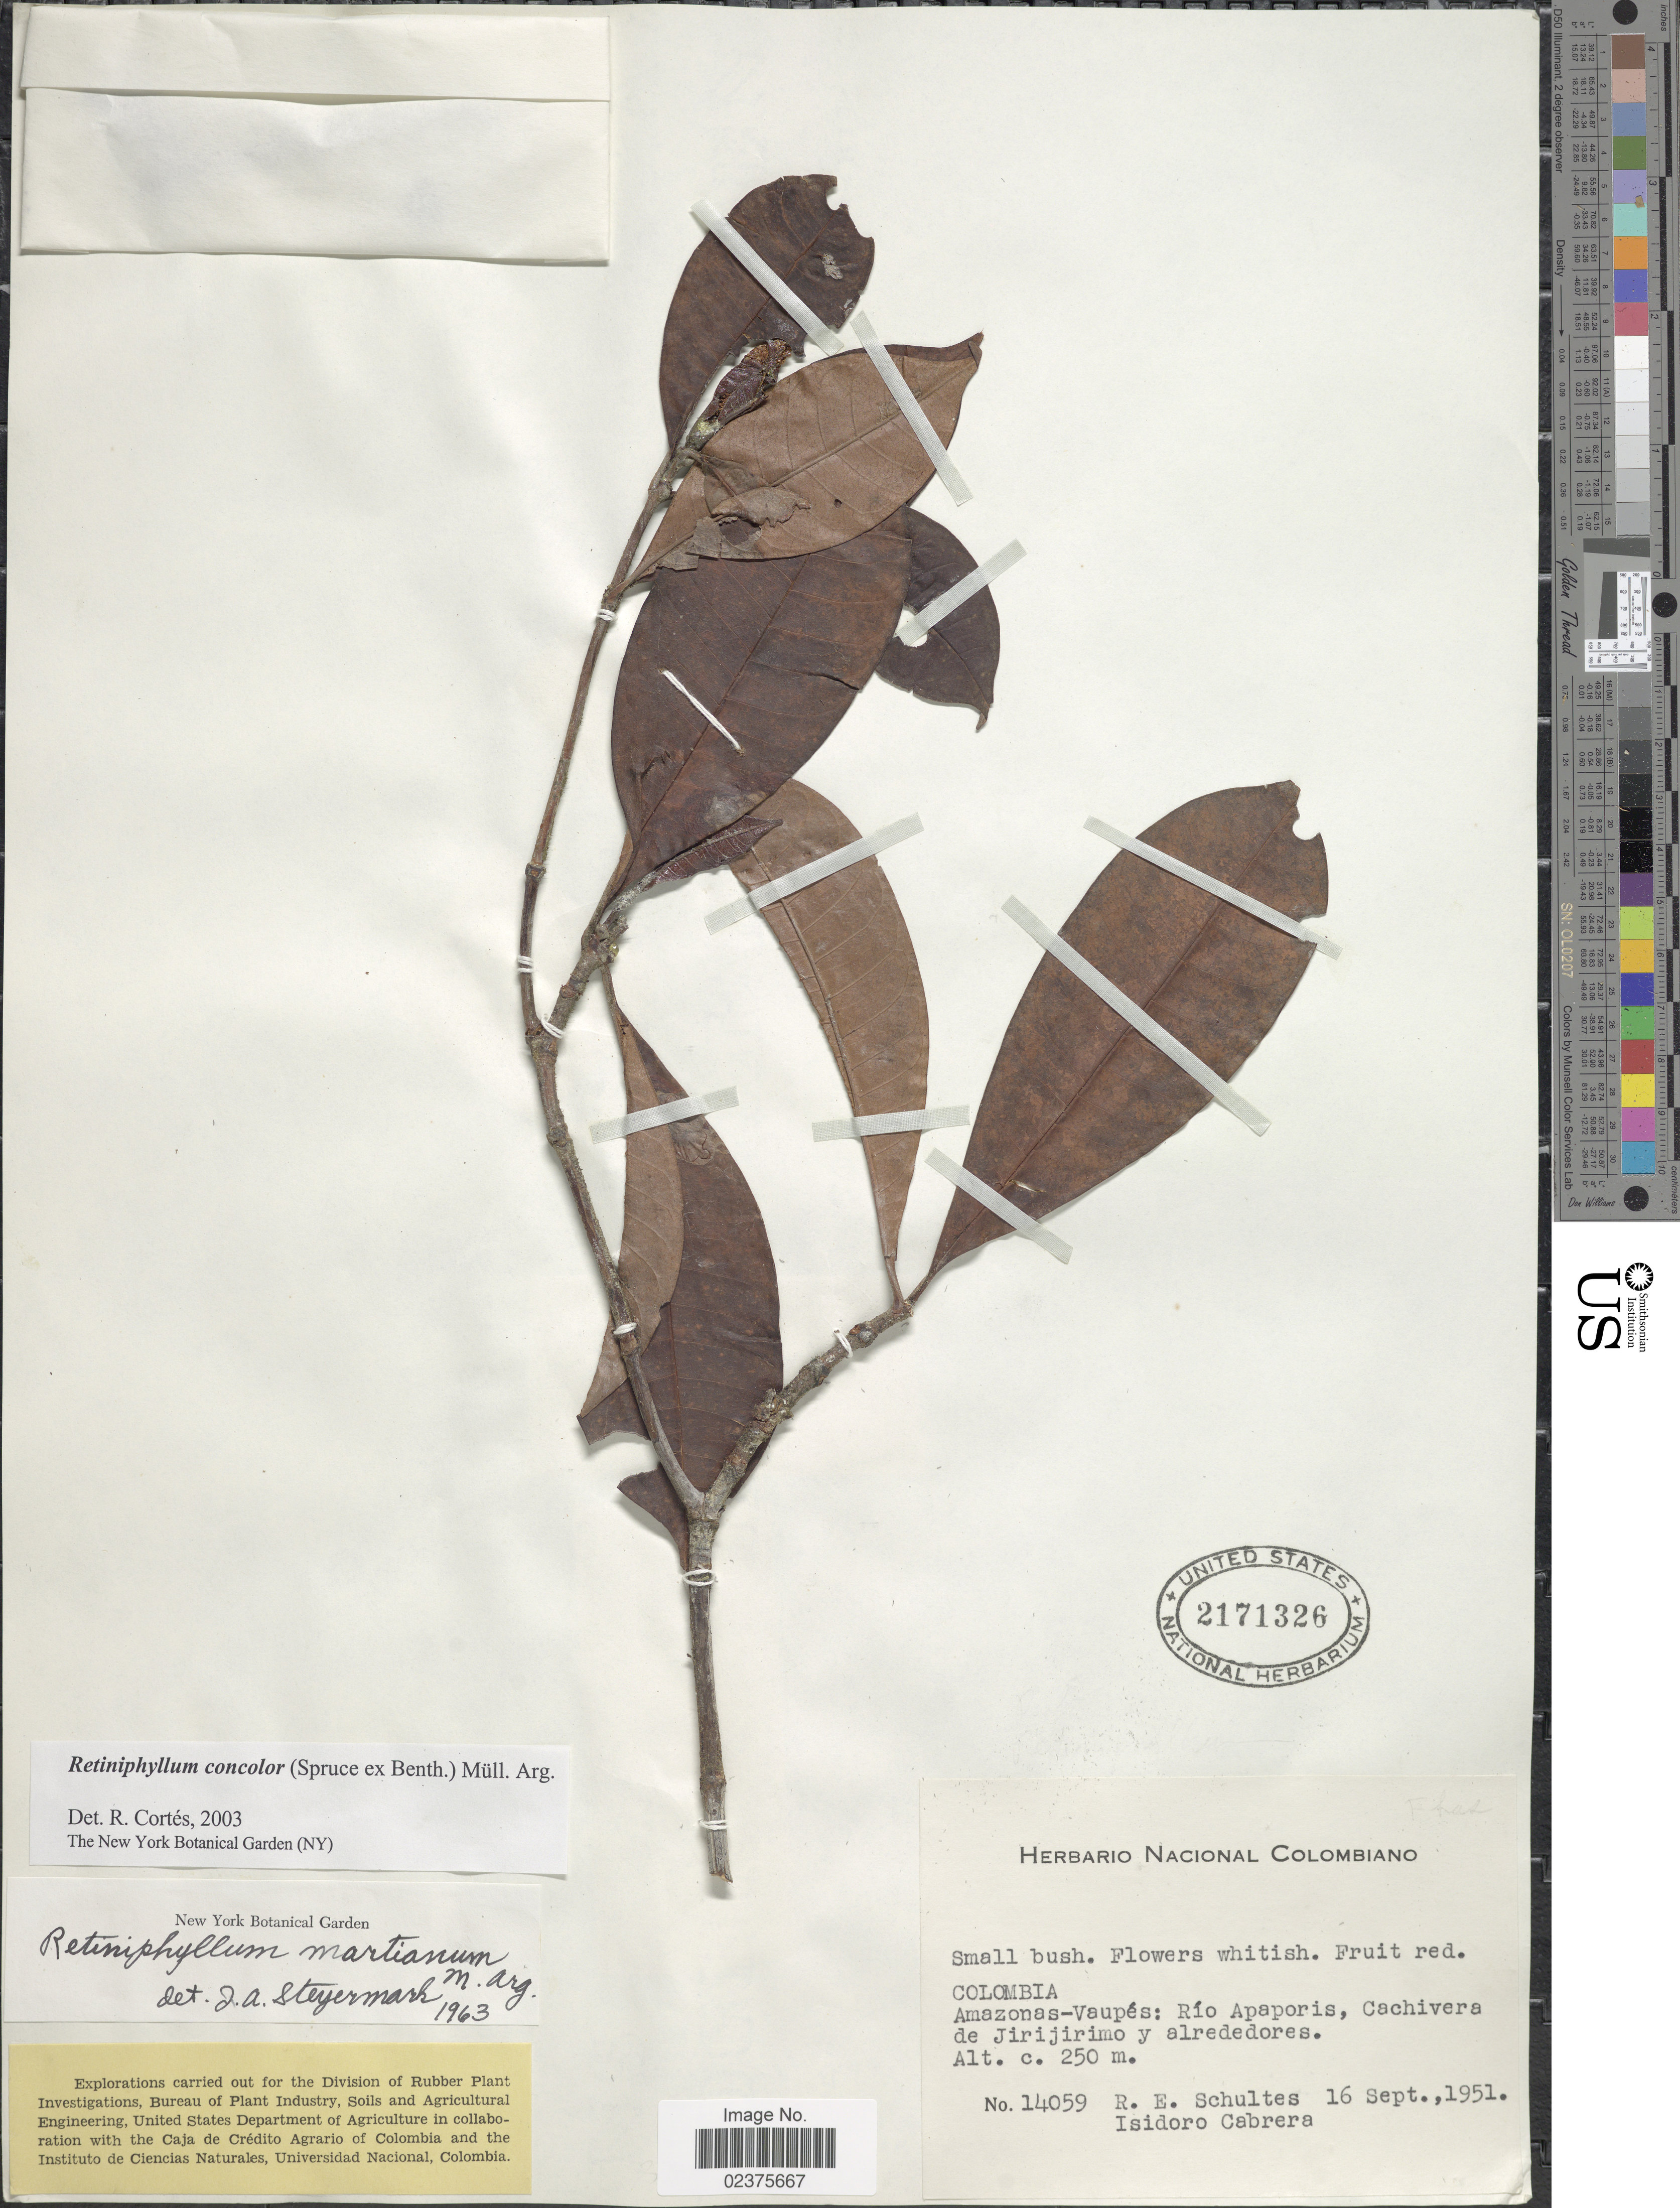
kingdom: Plantae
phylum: Tracheophyta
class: Magnoliopsida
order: Gentianales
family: Rubiaceae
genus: Retiniphyllum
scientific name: Retiniphyllum concolor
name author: (Spruce ex Benth.) Müll. Arg.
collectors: R. E. Schultes & I. Cabrera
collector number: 14059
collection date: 1951-09-16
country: Colombia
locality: Amazonas-Vaupes, Río Apaporis, Cachivera de Jirijirimo y alrededores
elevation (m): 250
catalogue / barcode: US 2171326